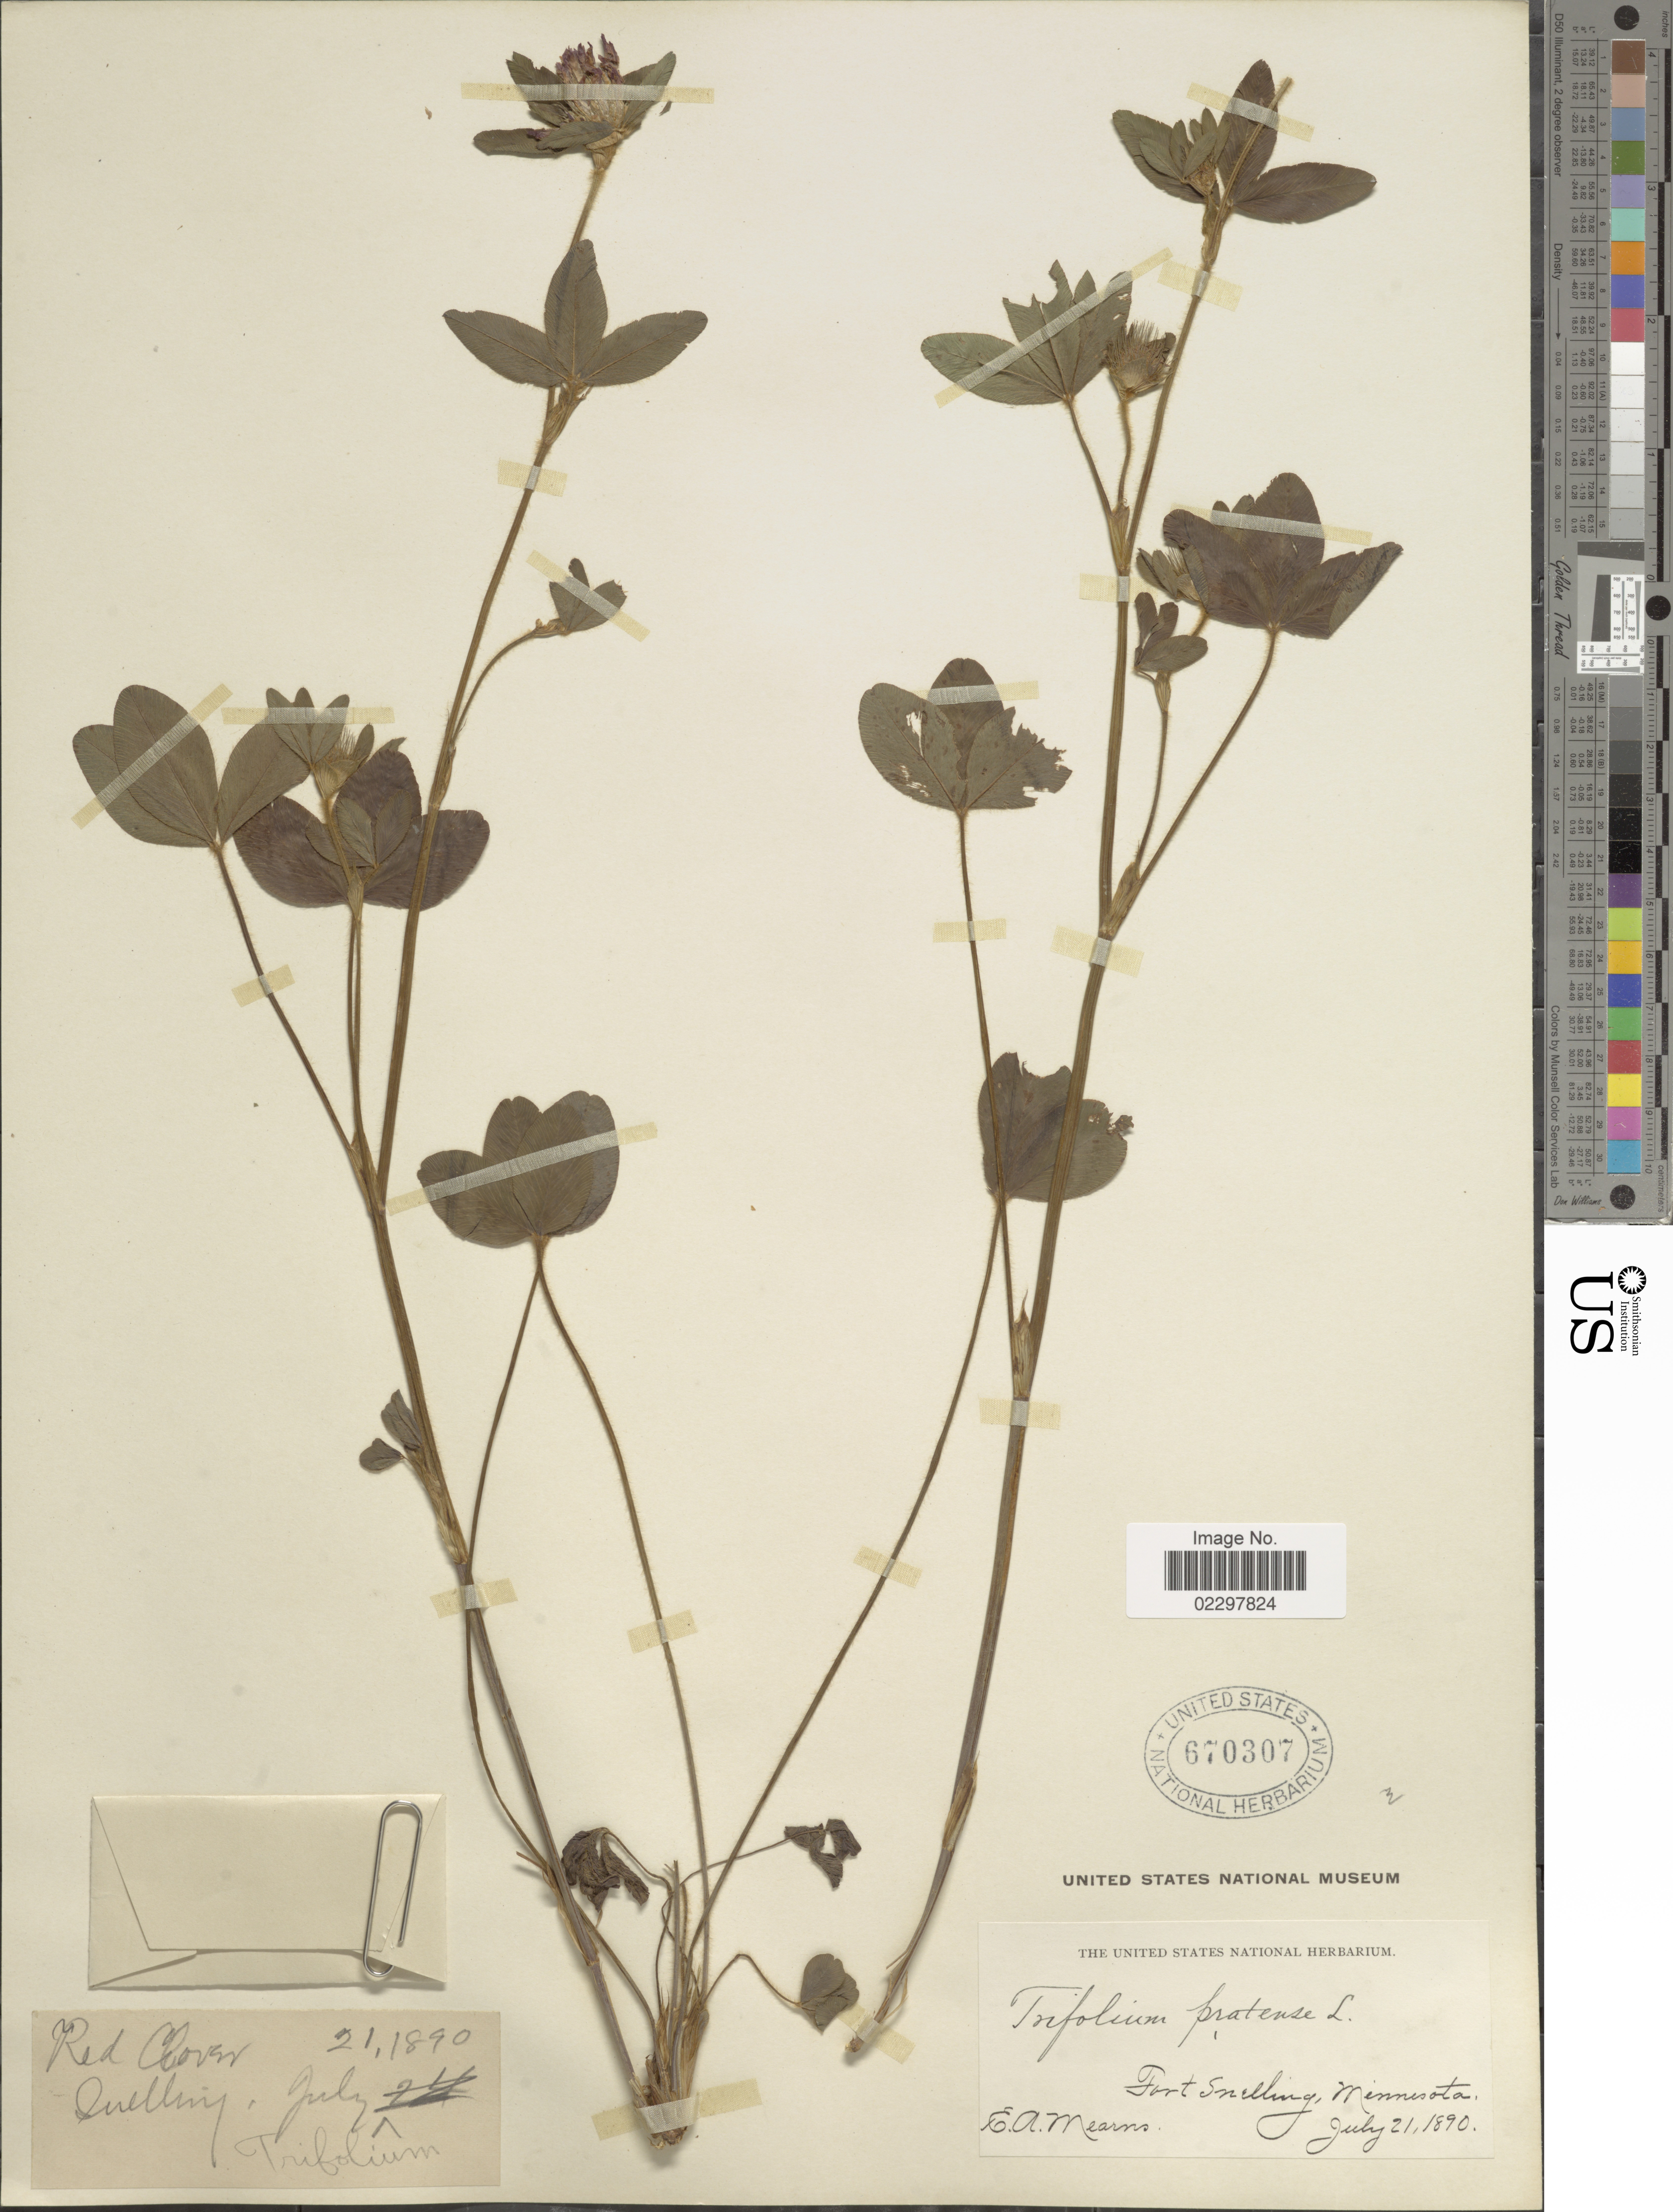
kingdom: Plantae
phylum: Tracheophyta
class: Magnoliopsida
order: Fabales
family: Fabaceae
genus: Trifolium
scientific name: Trifolium pratense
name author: L.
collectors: E. A. Mearns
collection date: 1890-07-21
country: United States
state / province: Minnesota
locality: Fort Snelling, Red Clover,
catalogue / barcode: US 670307